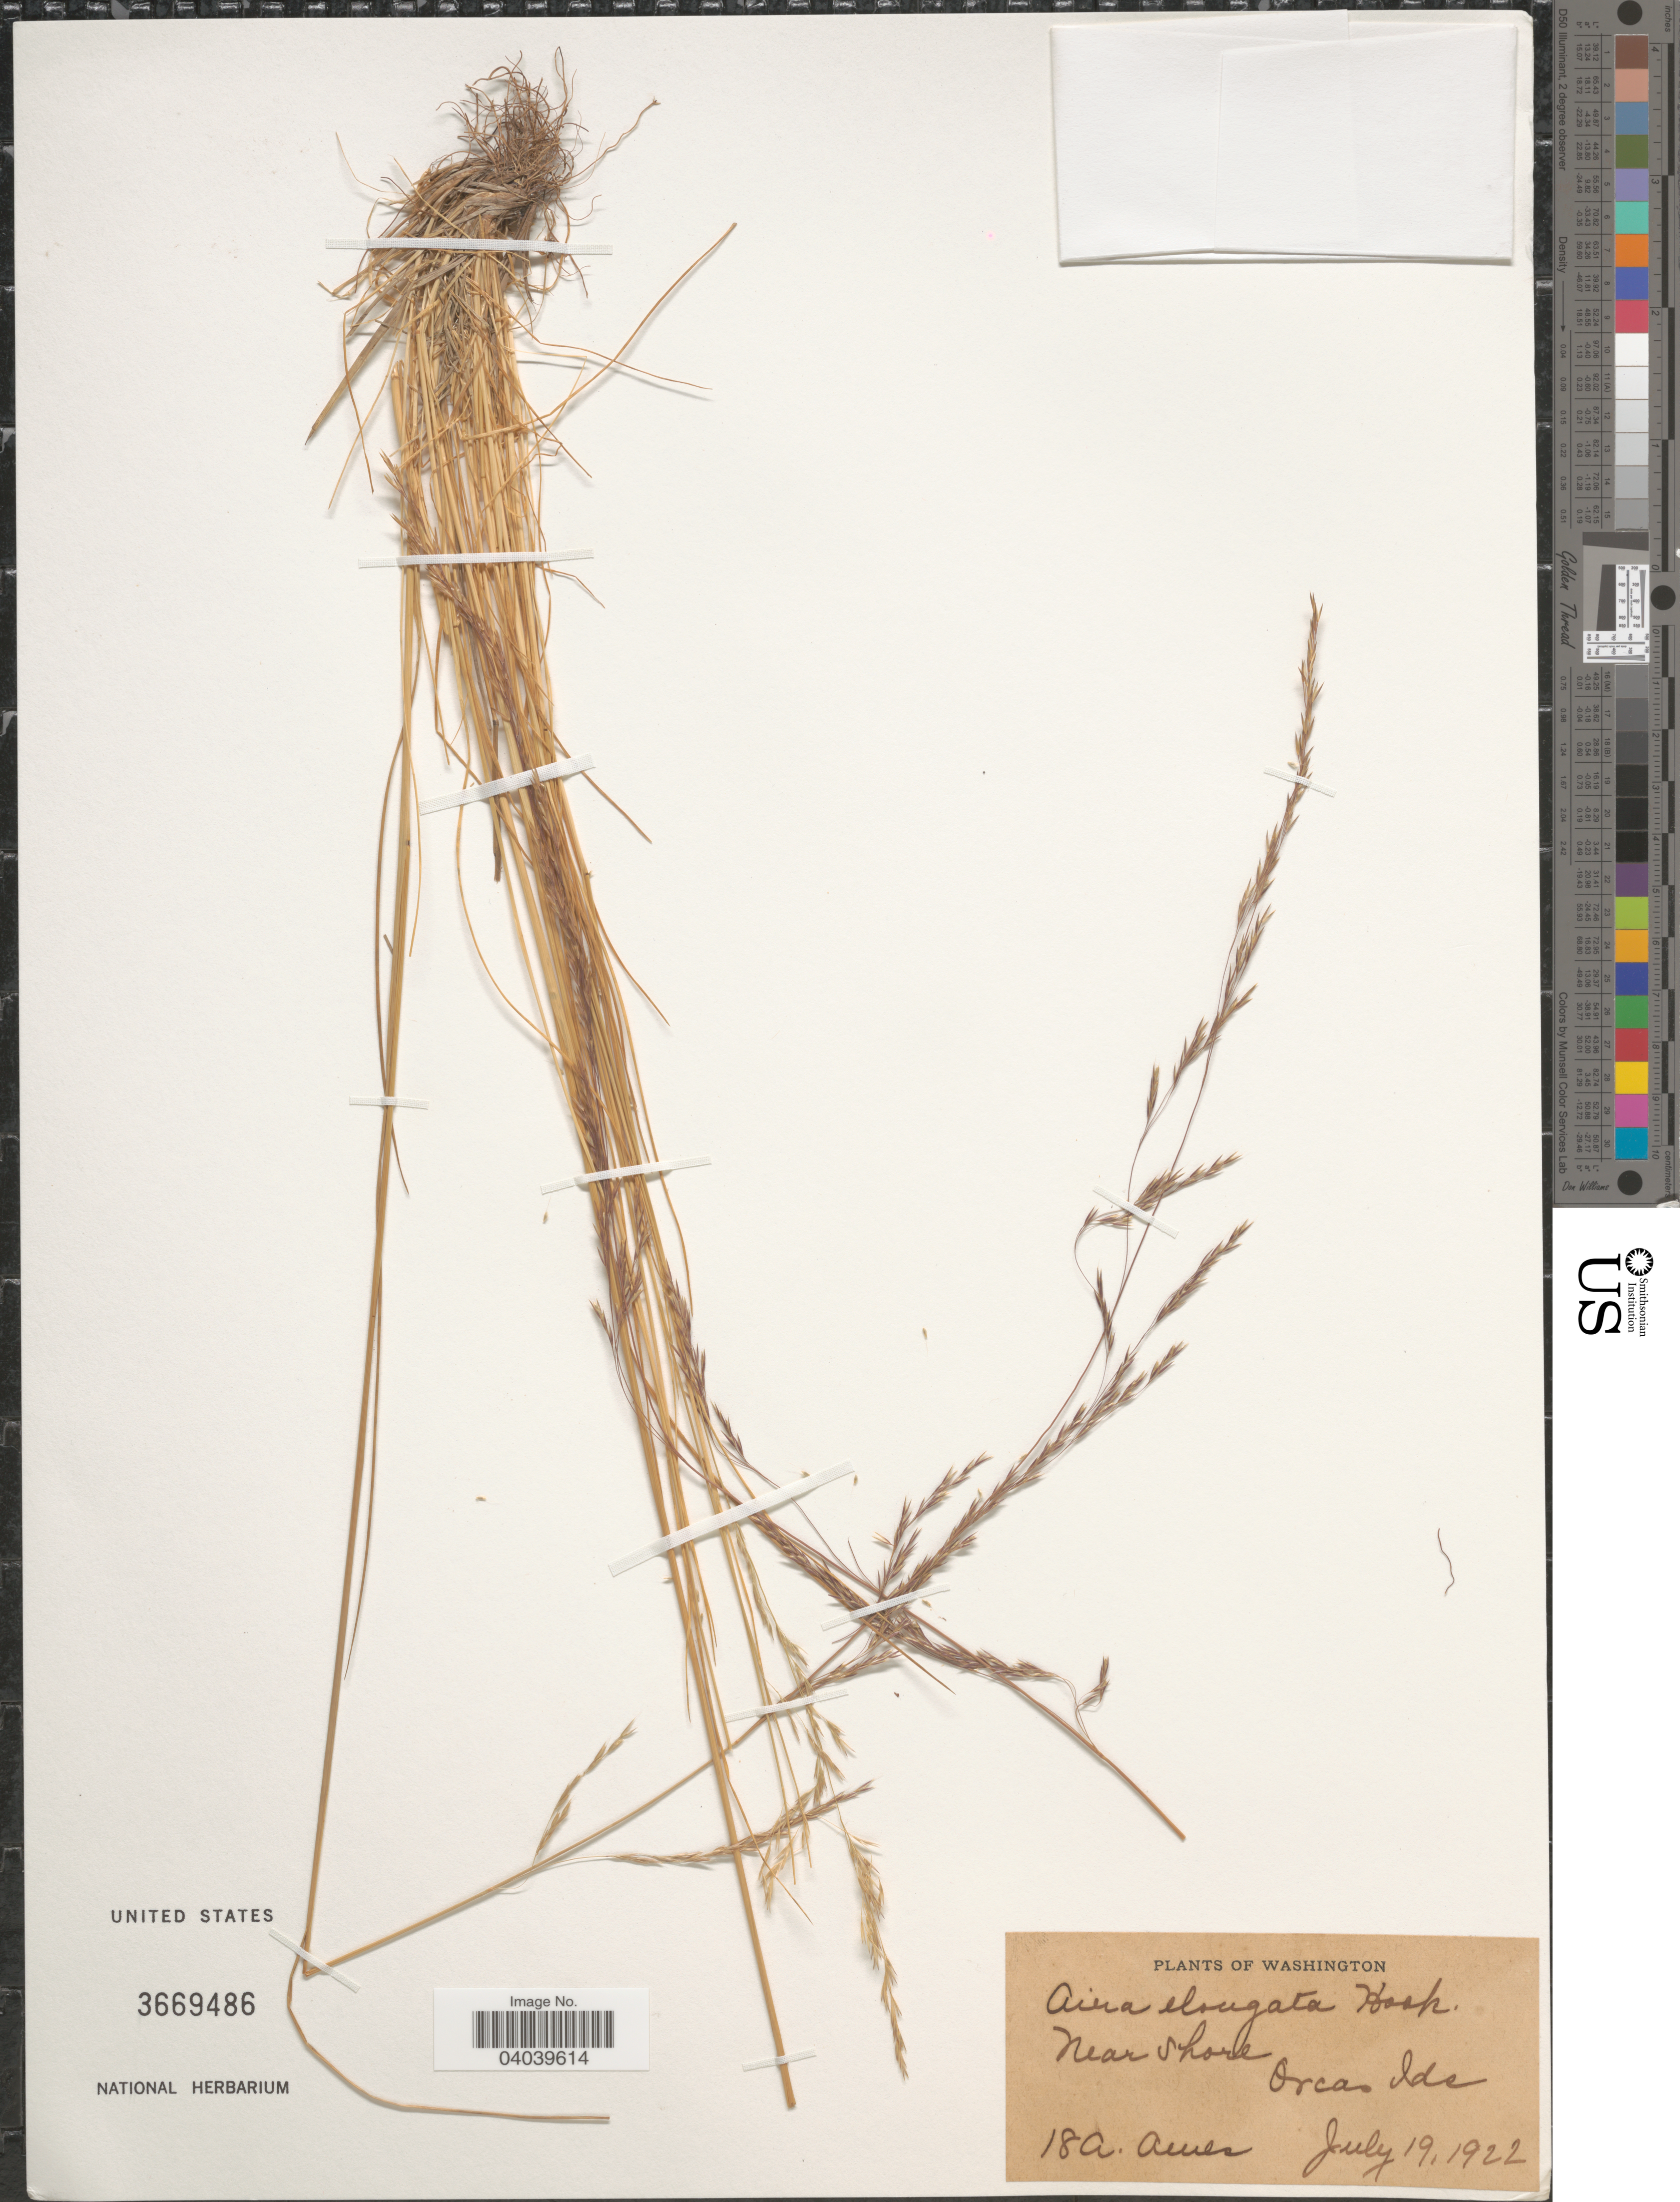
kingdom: Plantae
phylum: Tracheophyta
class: Liliopsida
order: Poales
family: Poaceae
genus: Deschampsia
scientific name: Deschampsia elongata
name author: (Hook.) Munro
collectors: A. Ames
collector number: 18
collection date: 1922-07-19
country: United States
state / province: Washington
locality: Near shore, Orcas Ids.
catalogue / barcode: US 3669486